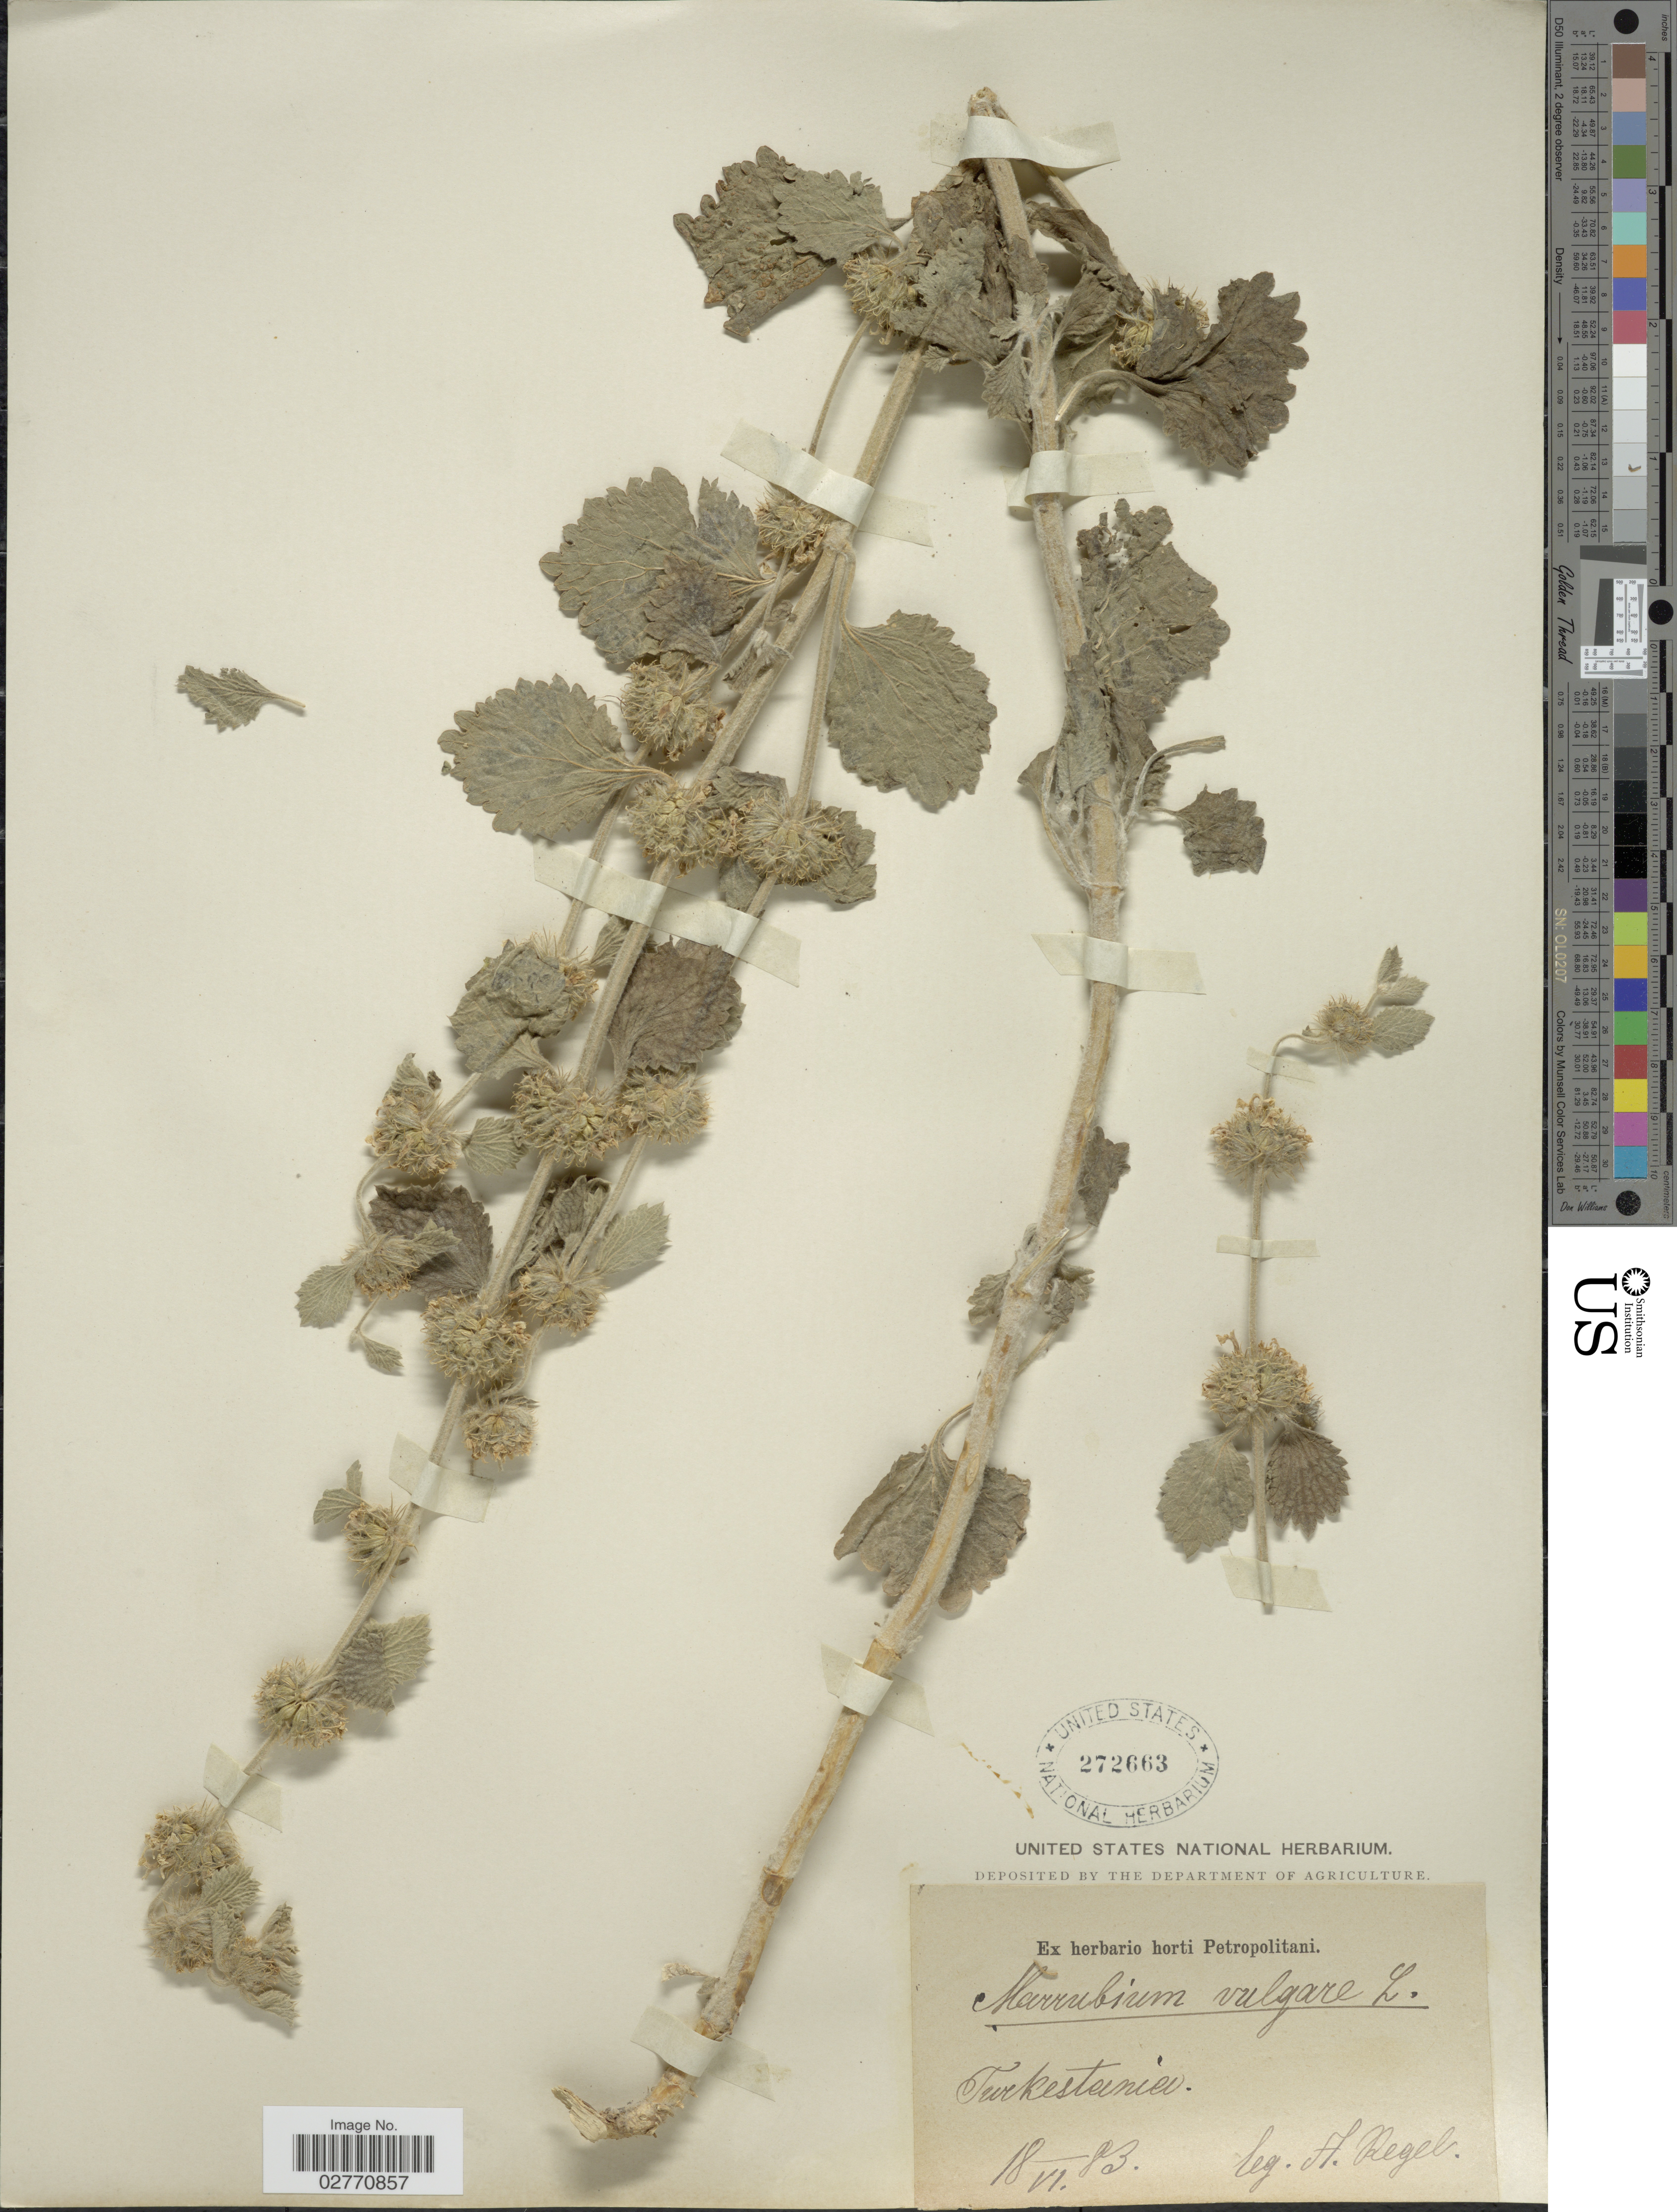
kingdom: Plantae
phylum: Tracheophyta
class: Magnoliopsida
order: Lamiales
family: Lamiaceae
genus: Marrubium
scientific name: Marrubium vulgare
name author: L.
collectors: A. Regel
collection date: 1883-06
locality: Turkestania.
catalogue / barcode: US 272663